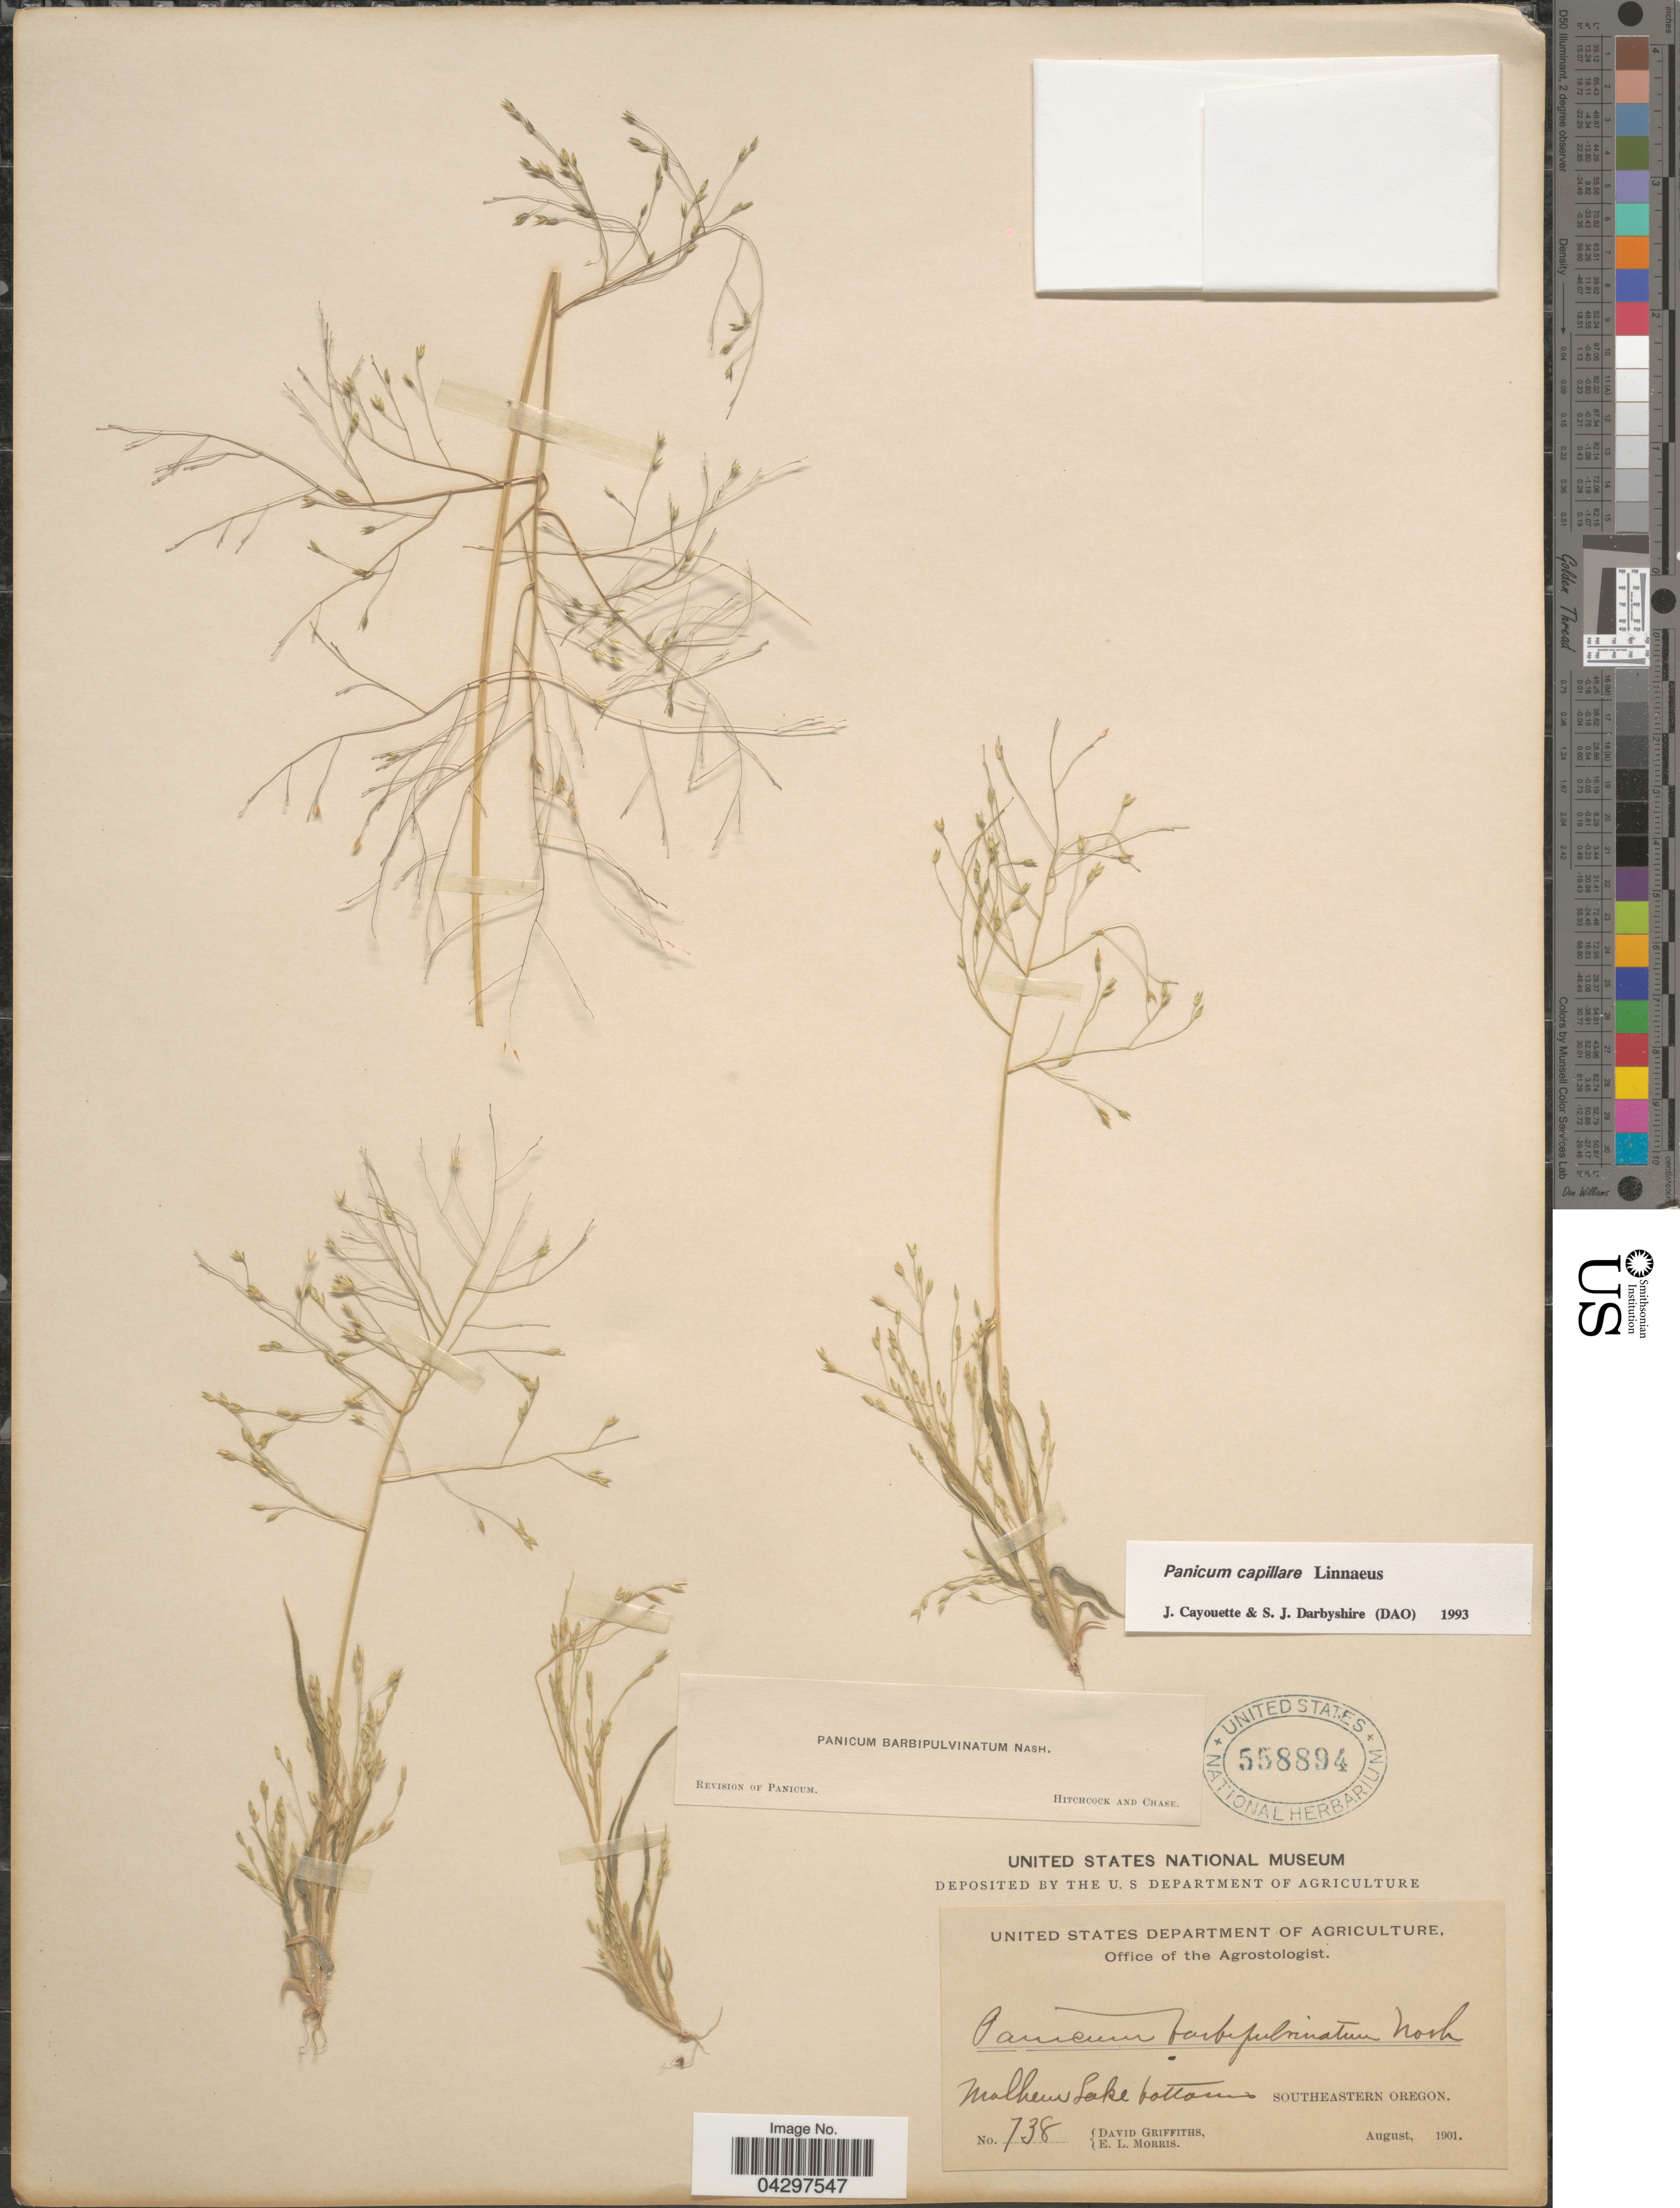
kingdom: Plantae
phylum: Tracheophyta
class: Liliopsida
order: Poales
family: Poaceae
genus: Panicum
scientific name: Panicum capillare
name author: L.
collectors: D. Griffiths & E. Morris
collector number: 738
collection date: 1901-08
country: United States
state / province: Oregon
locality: Malheur Lake bottoms. Southeastern Oregon.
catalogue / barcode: US 558894